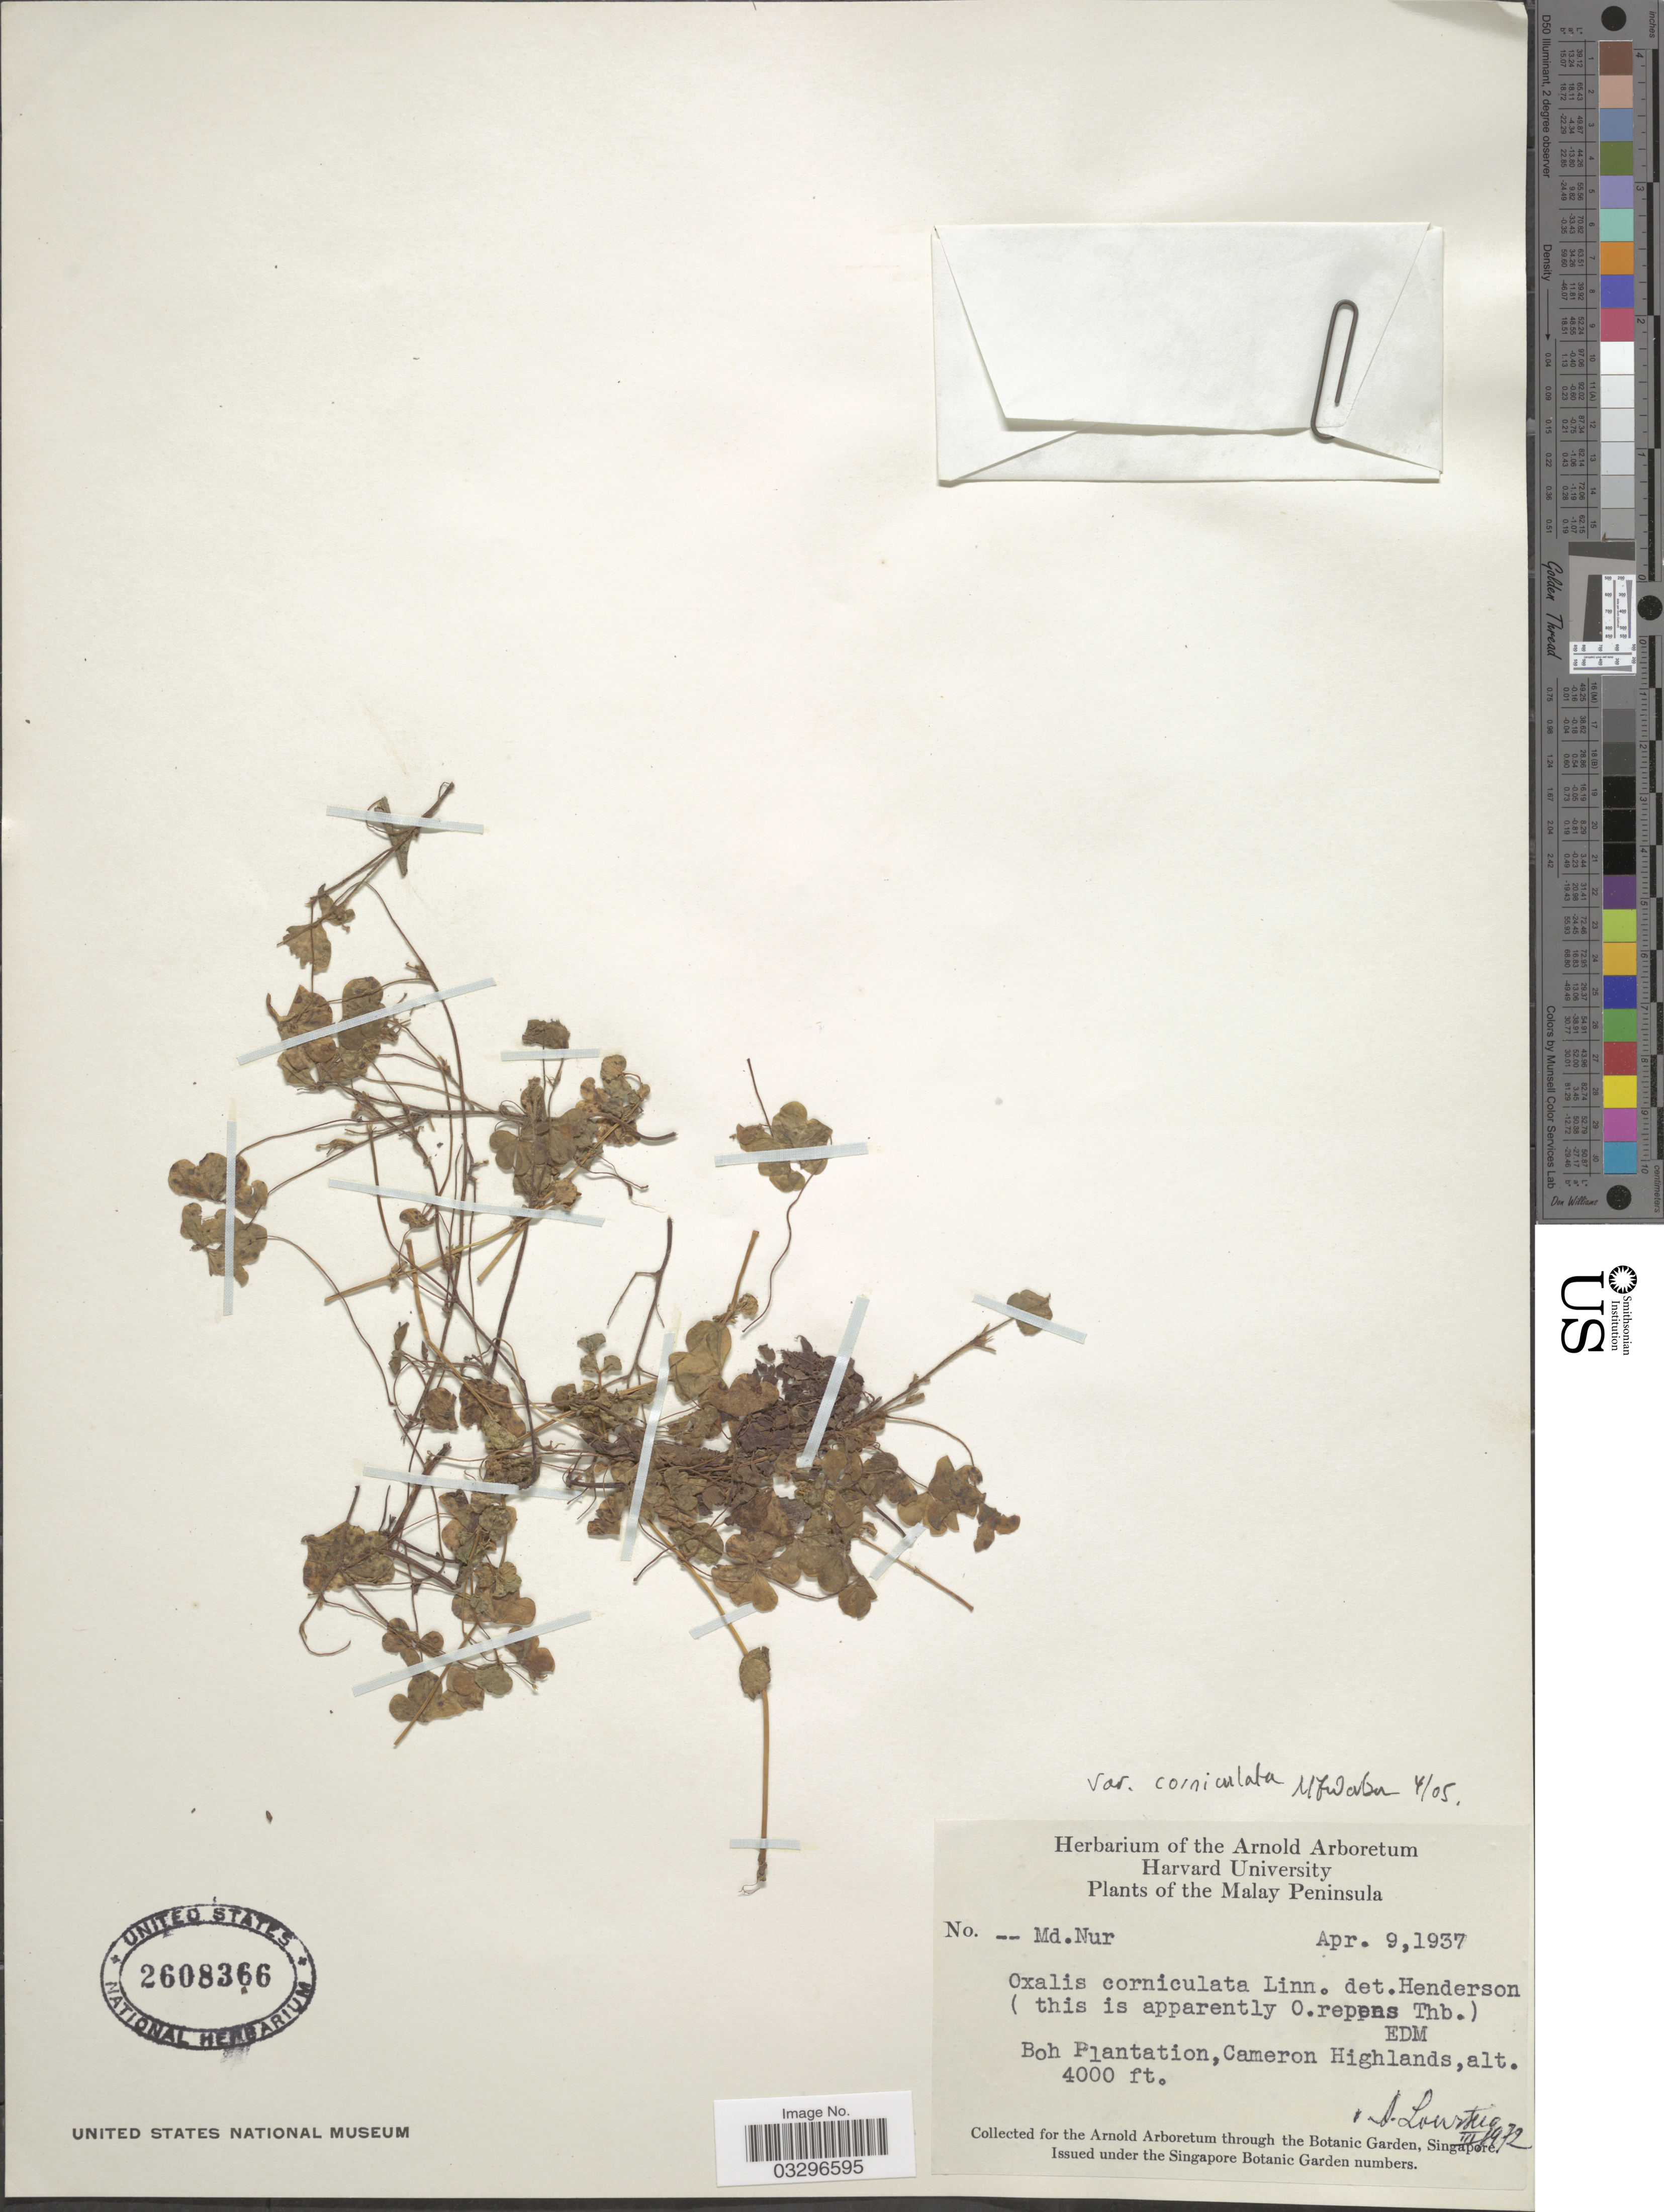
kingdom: Plantae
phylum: Tracheophyta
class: Magnoliopsida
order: Oxalidales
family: Oxalidaceae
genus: Oxalis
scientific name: Oxalis corniculata var. corniculata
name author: L.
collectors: M. Nur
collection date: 1937-04-09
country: Malaysia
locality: Malay Peninsula, Boh Plantation, Cameron Highlands.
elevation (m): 1219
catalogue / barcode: US 2608366